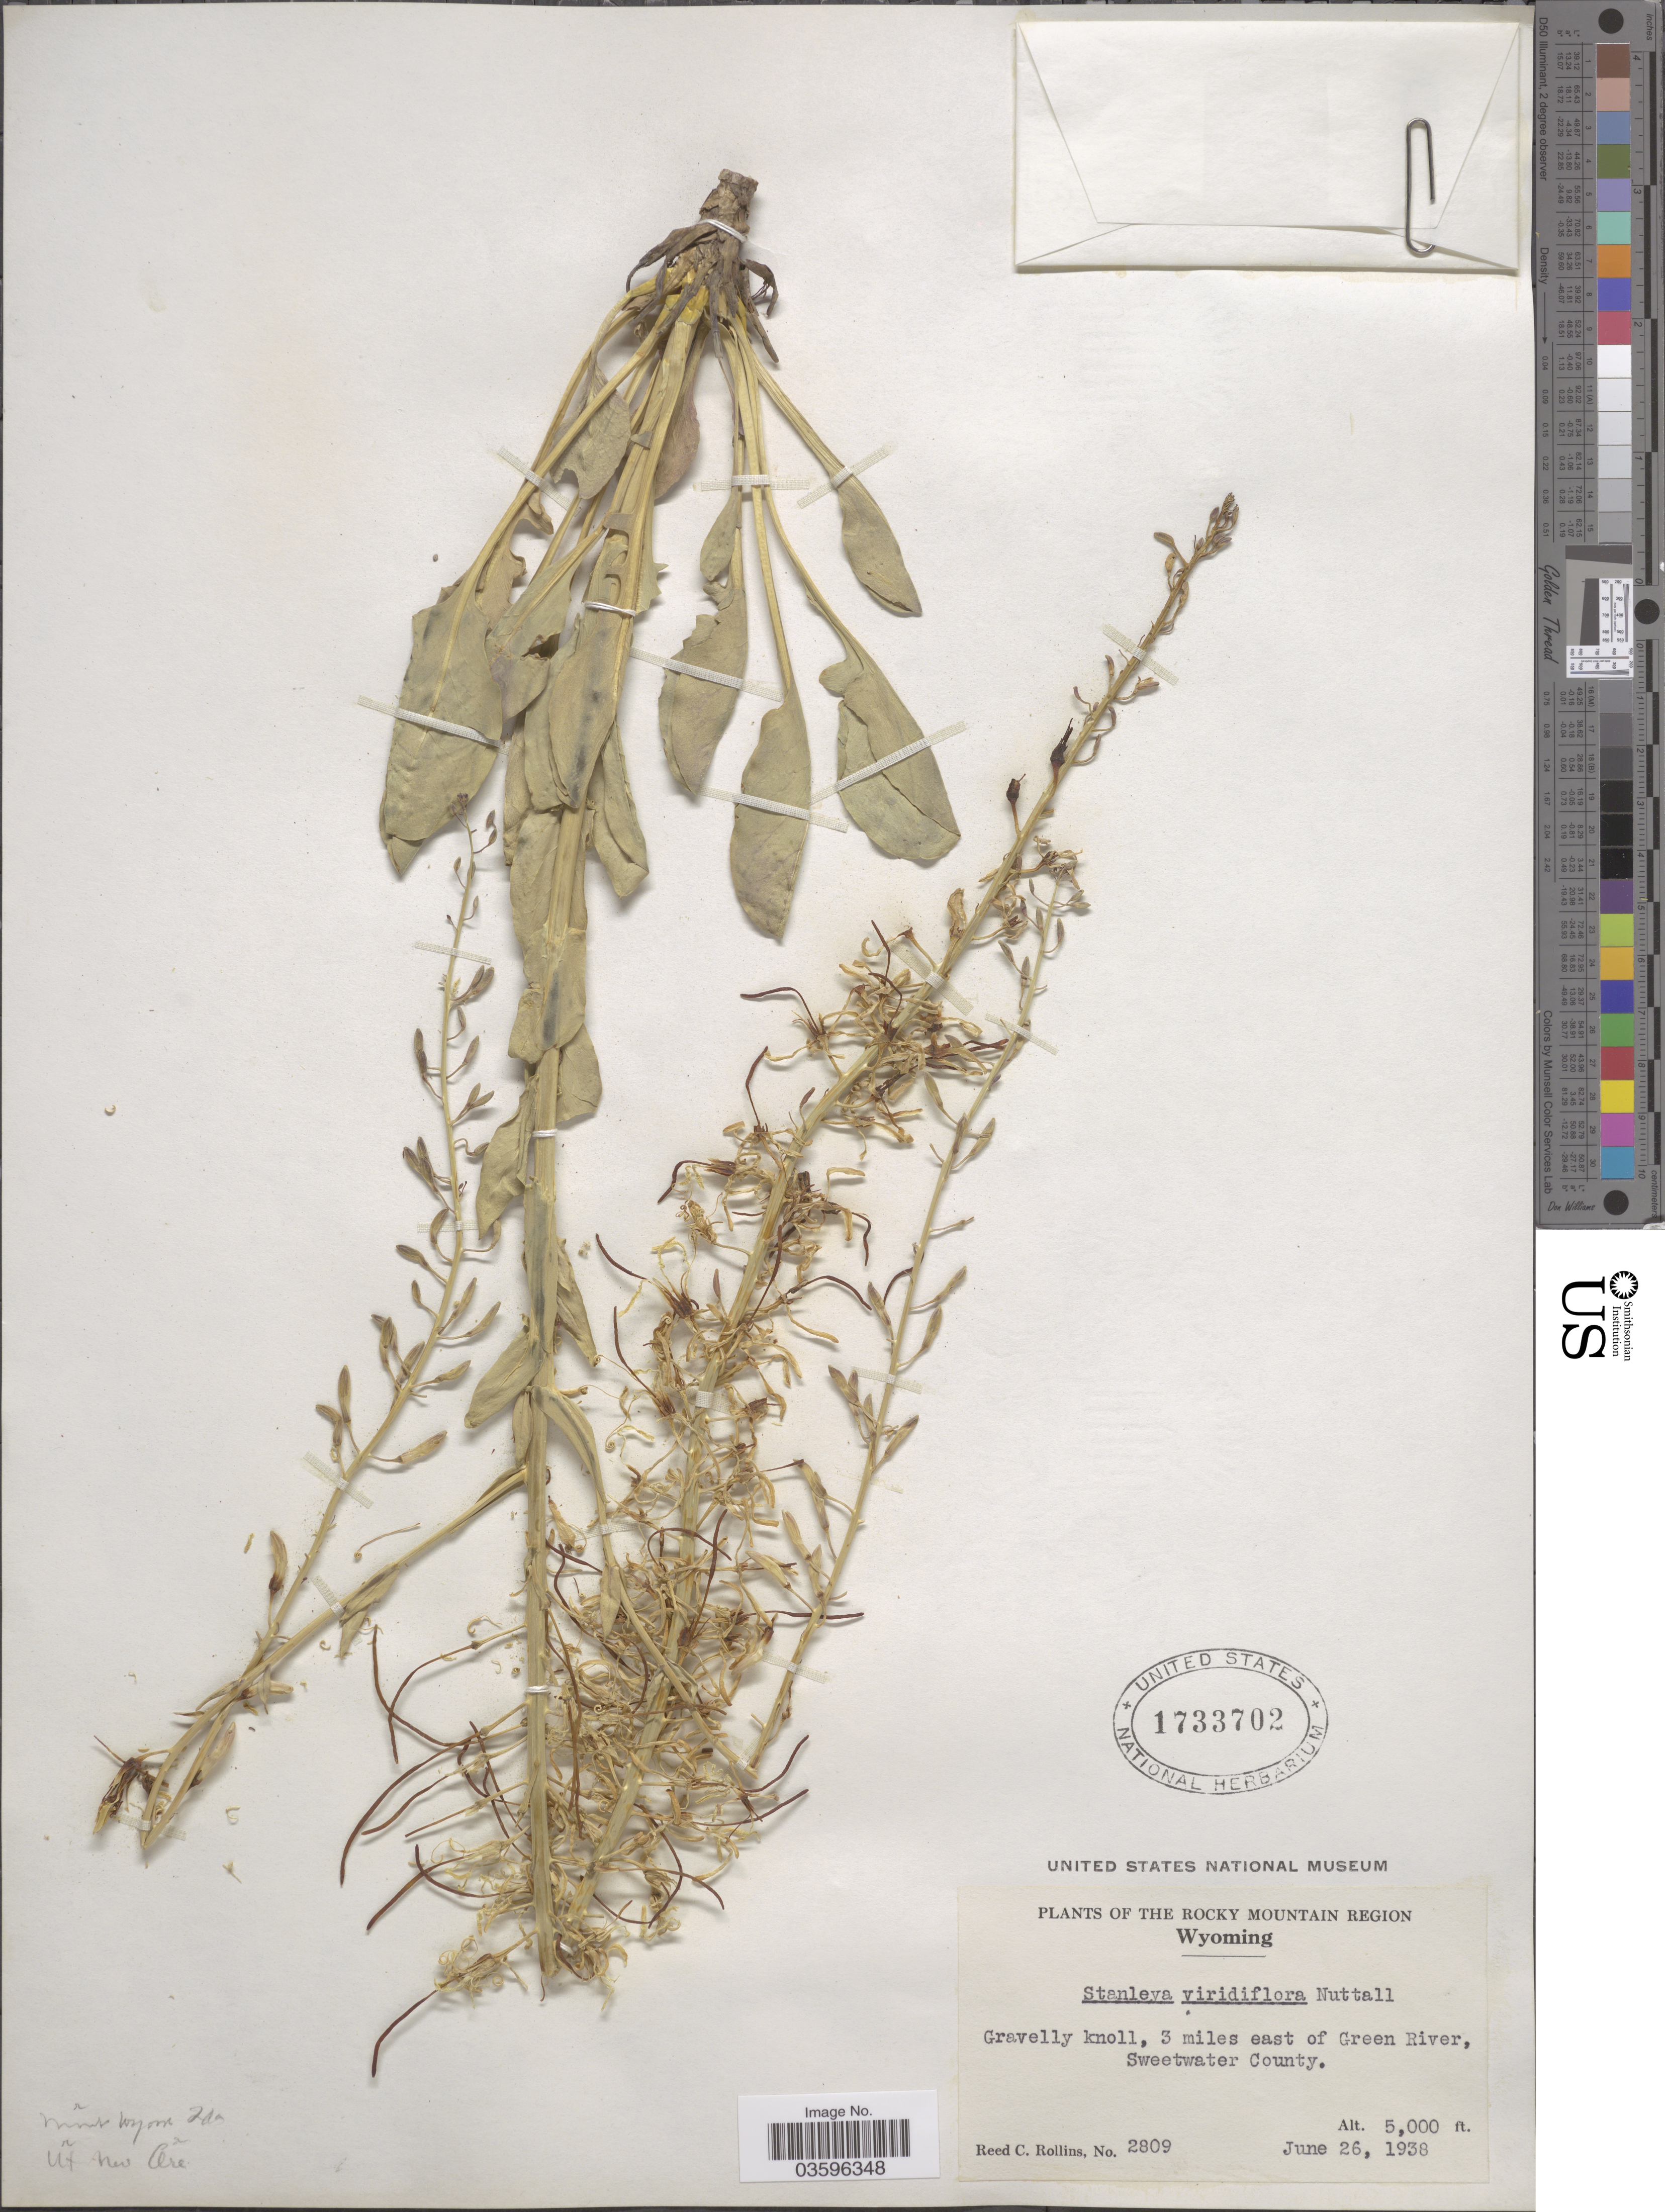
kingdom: Plantae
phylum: Tracheophyta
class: Magnoliopsida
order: Brassicales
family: Brassicaceae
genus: Stanleya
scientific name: Stanleya viridiflora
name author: Nutt.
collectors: R. C. Rollins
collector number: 2809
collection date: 1938-06-26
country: United States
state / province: Wyoming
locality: The Rocky Mountain Region. 3 miles east of Green River, Sweetwater County.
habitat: gravelly knoll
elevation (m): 1524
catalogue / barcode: US 1733702